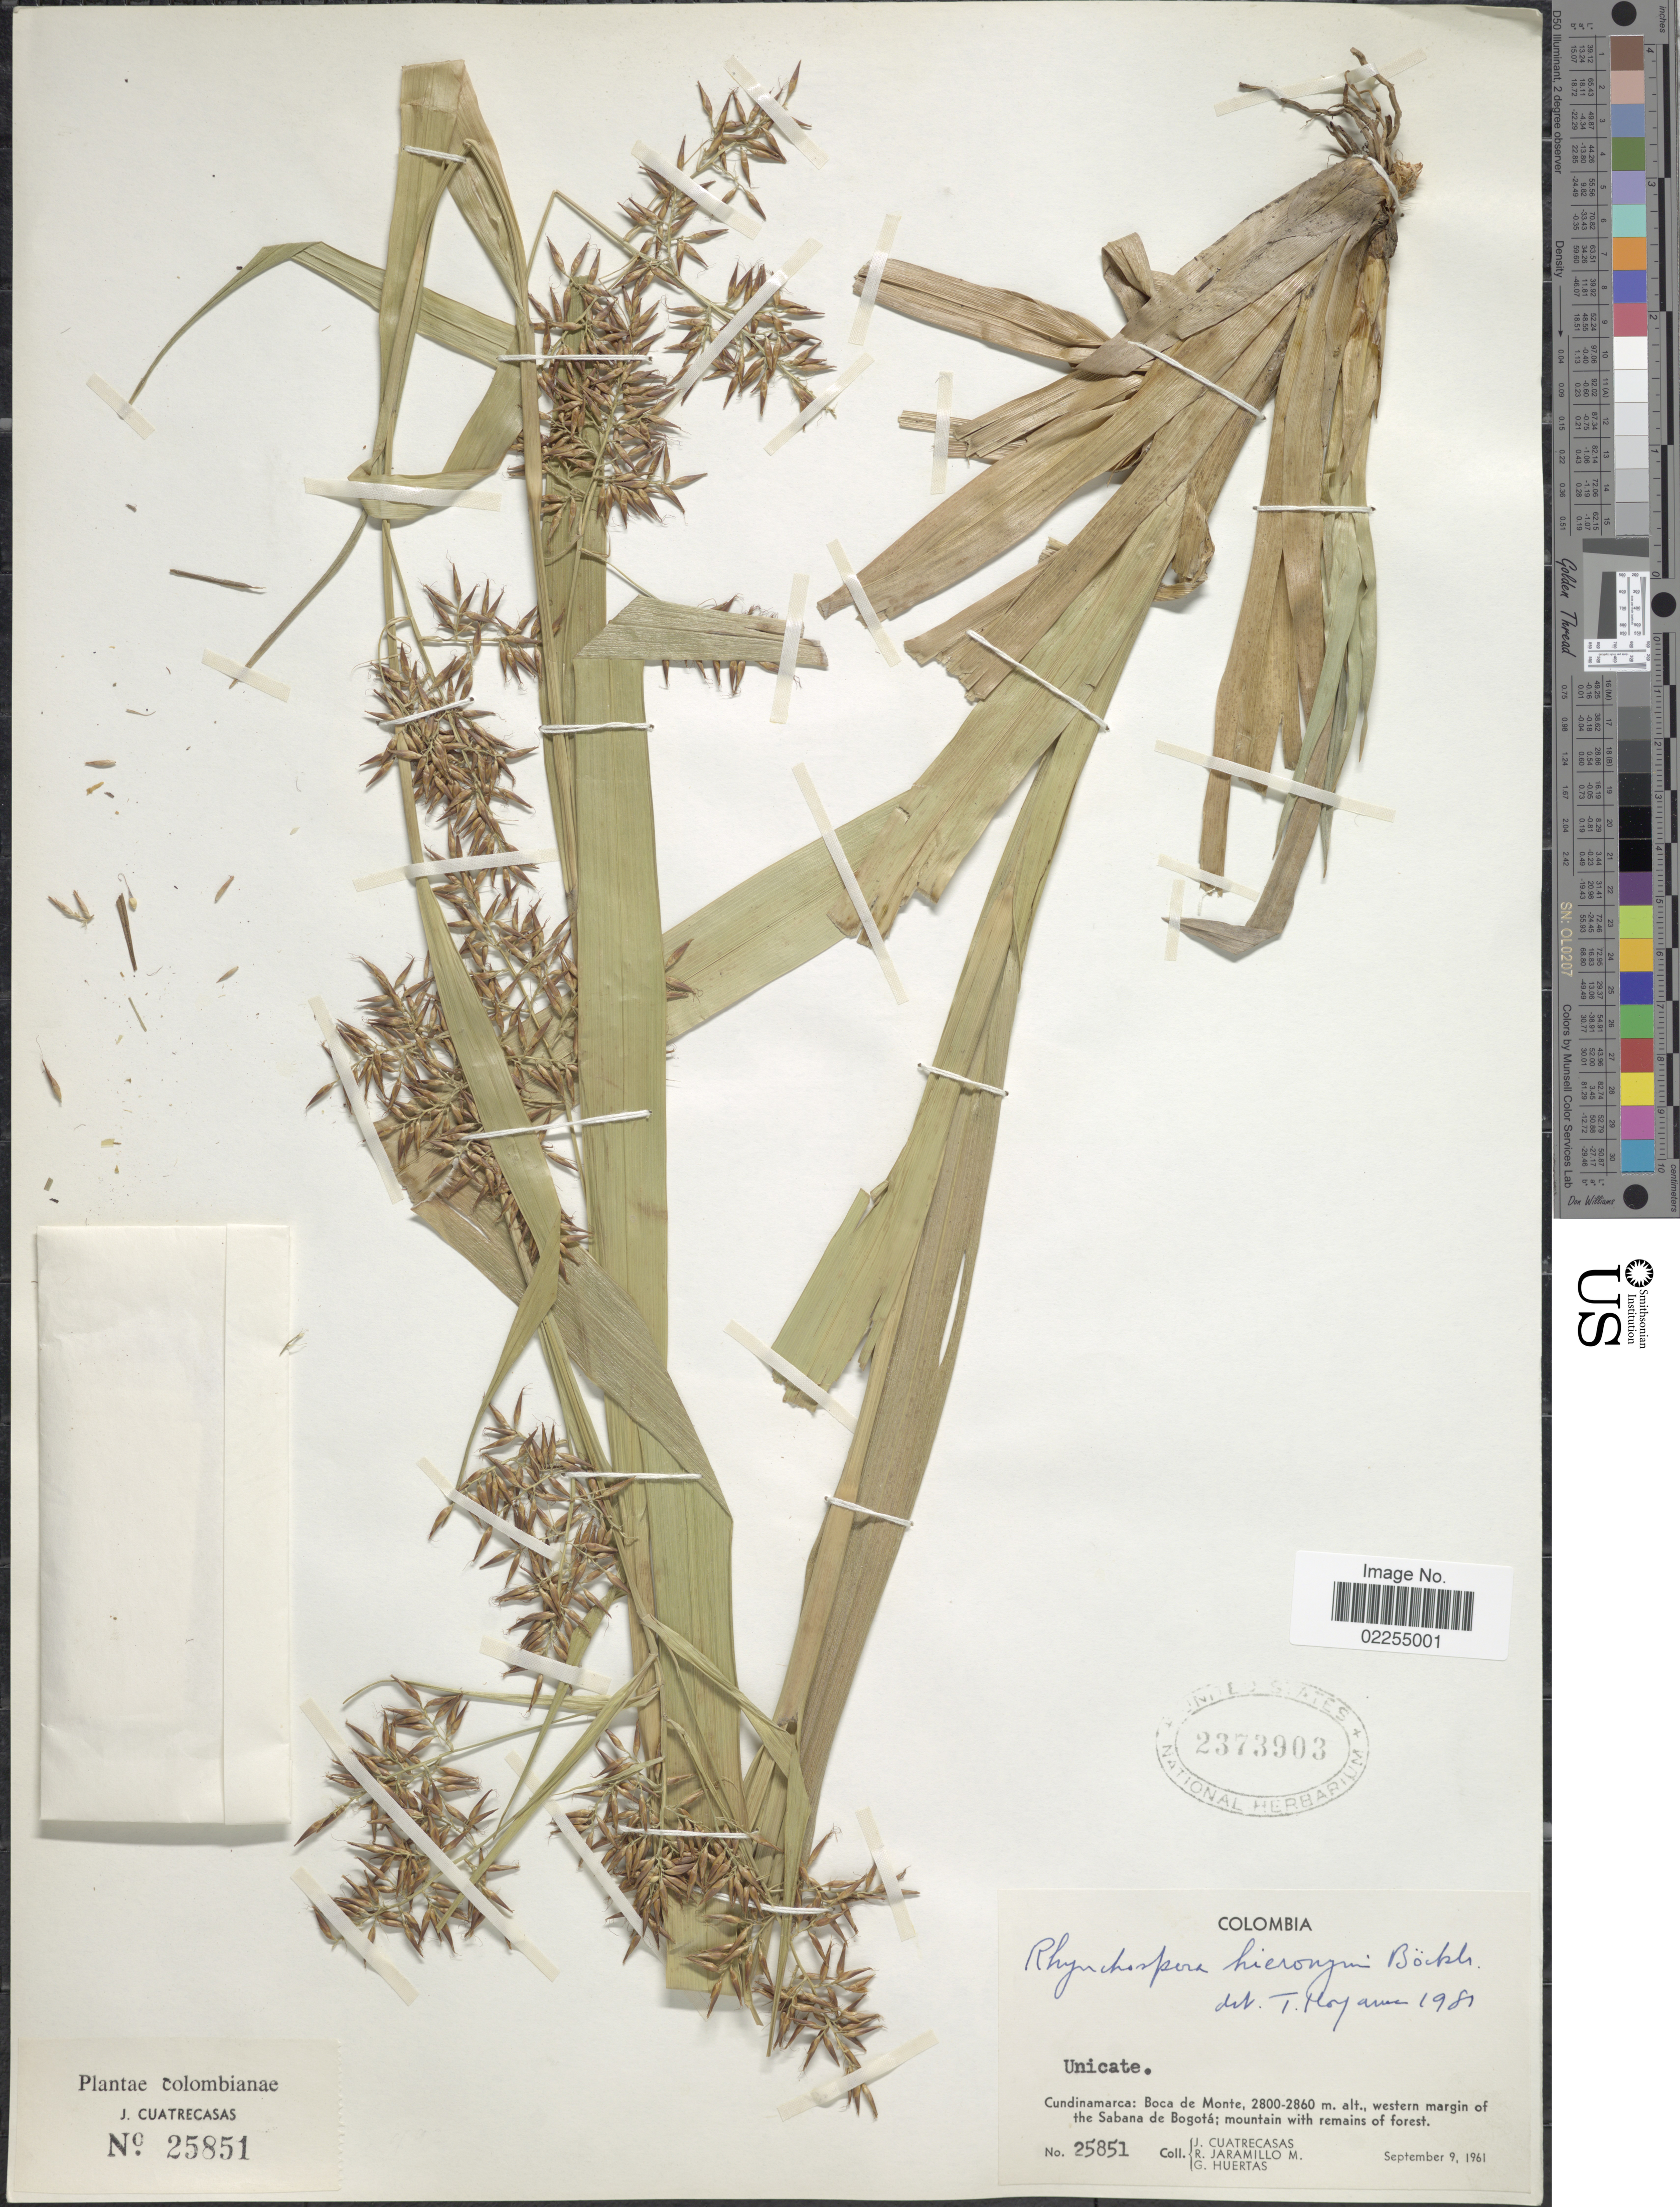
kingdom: Plantae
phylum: Tracheophyta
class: Liliopsida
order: Poales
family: Cyperaceae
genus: Rhynchospora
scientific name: Rhynchospora immensa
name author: Kük.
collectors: J. Cuatrecasas, R. Jaramillo M. & G. Huertas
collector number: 25851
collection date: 1961-09-09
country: Colombia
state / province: Cundinamarca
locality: Boca de Monte, western margin of the Sabana de Bogota; mountain with remains of forest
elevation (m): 2800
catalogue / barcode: US 2373903